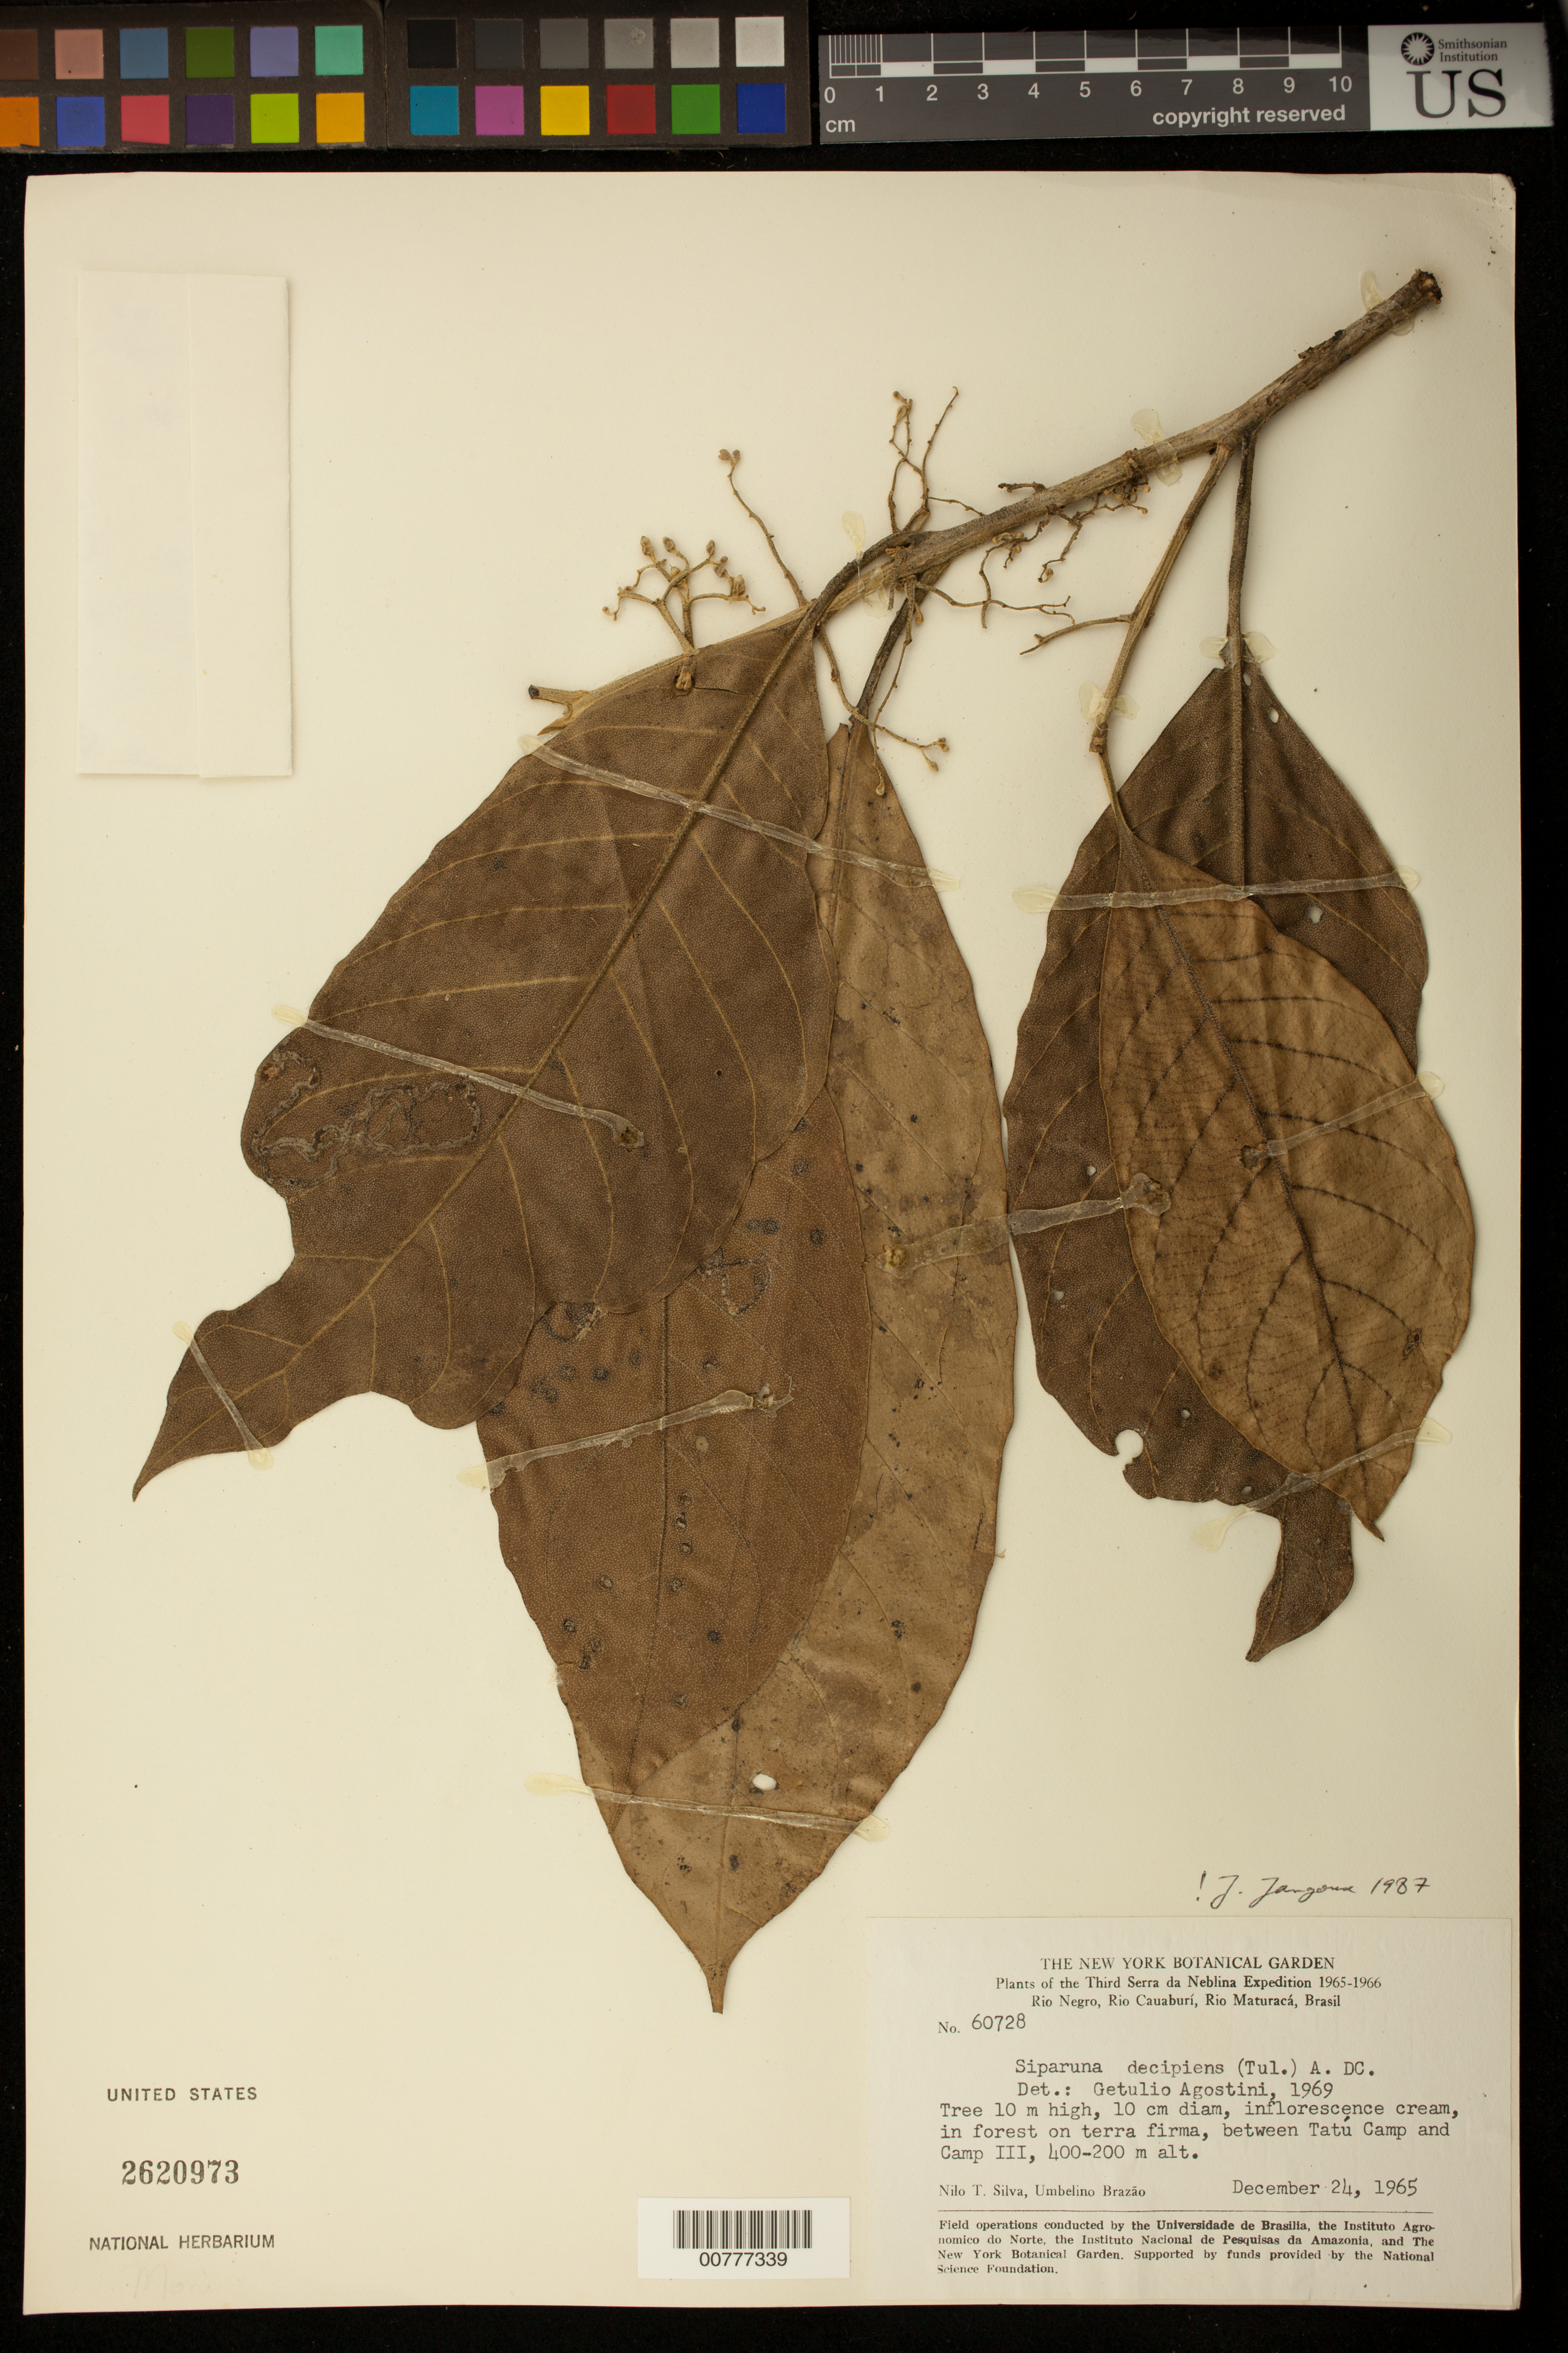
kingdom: Plantae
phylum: Tracheophyta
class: Magnoliopsida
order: Laurales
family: Siparunaceae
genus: Siparuna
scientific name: Siparuna decipiens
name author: (Tul.) A. DC.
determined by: Jangoux, J. I. G.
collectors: N. T. Silva & U. Brazão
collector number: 60728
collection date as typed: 24-Dec-65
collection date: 1965-12-24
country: Brazil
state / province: Amazonas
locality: Pico da Neblina, above Igarapé Anta; Río Negro, Río Cauaburí, Río Maruacá, between Tatú Camp and Camp III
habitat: Forest on terra firme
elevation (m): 400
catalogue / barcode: US 2620973